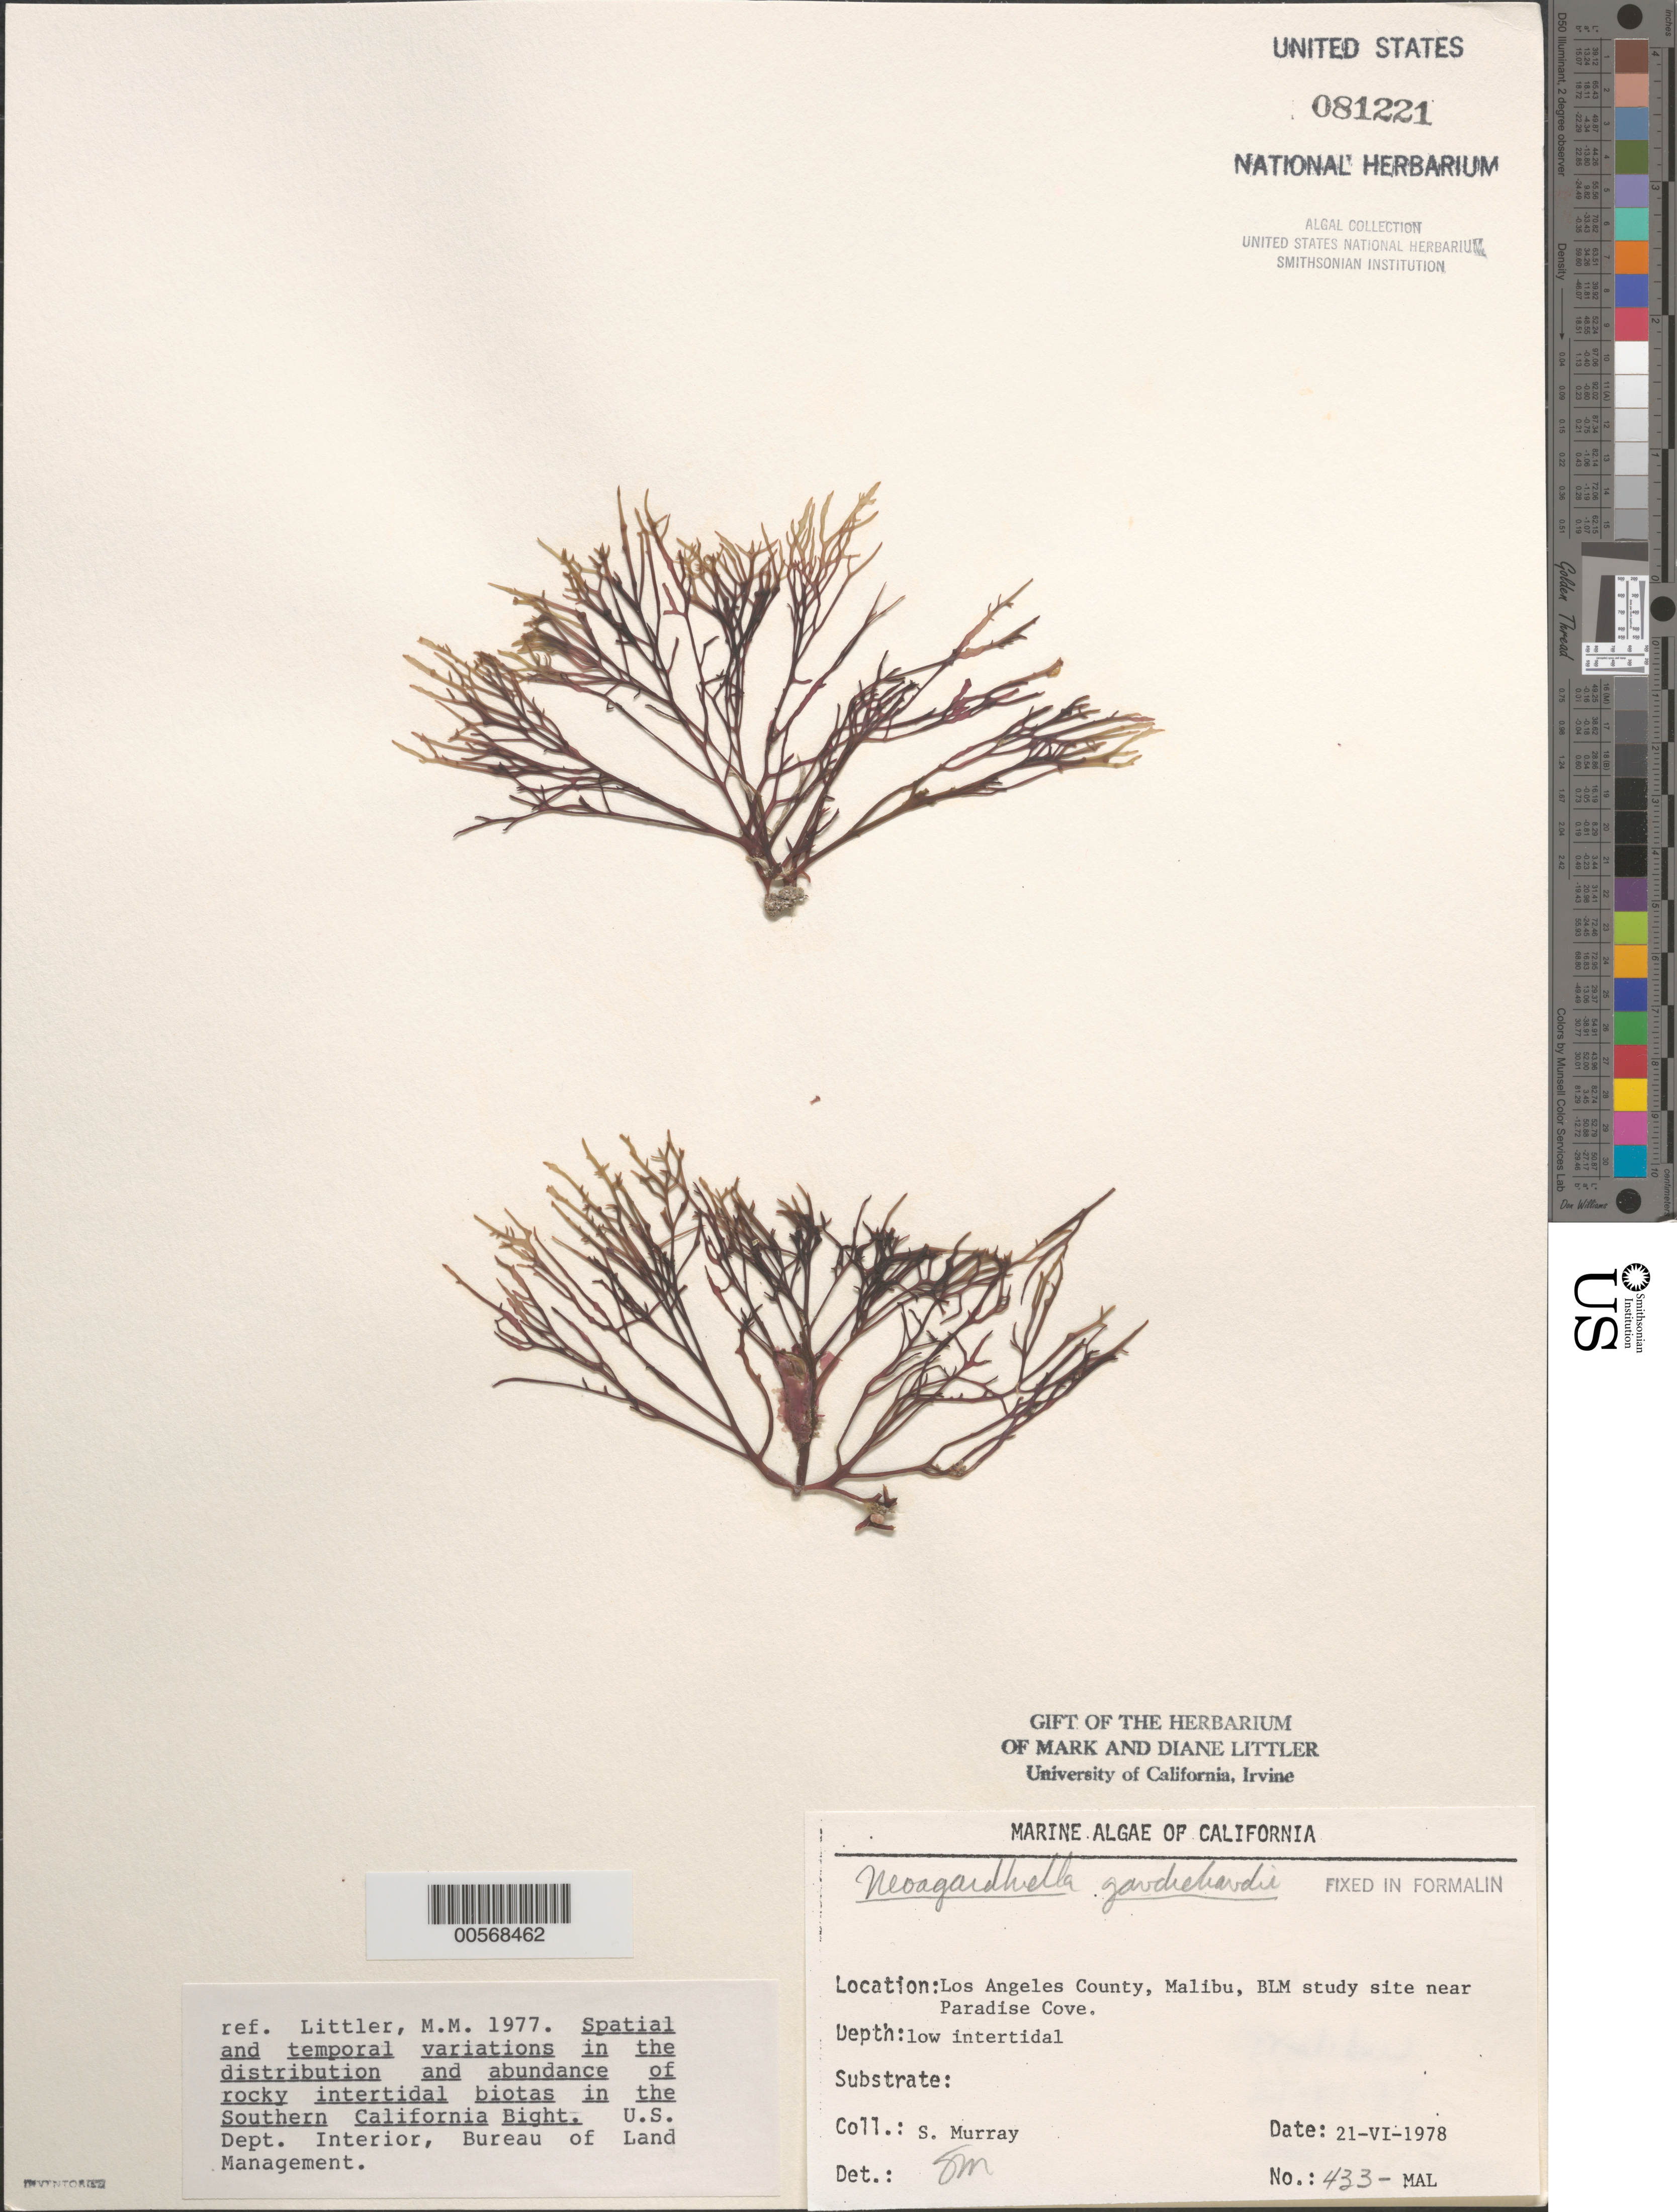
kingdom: Plantae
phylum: Rhodophyta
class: Florideophyceae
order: Gigartinales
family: Solieriaceae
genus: Sarcodiotheca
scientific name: Sarcodiotheca gaudichaudii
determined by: Algae name updating Project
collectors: S. N. Murray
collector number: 433-MAL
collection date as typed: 21 Jun 1978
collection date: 1978-06-21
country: United States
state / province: California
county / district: Los Angeles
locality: Malibu, near Paradise Cove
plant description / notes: BLM-SOCALBIGHT Rocky Intertidal Survey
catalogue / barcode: US 81221